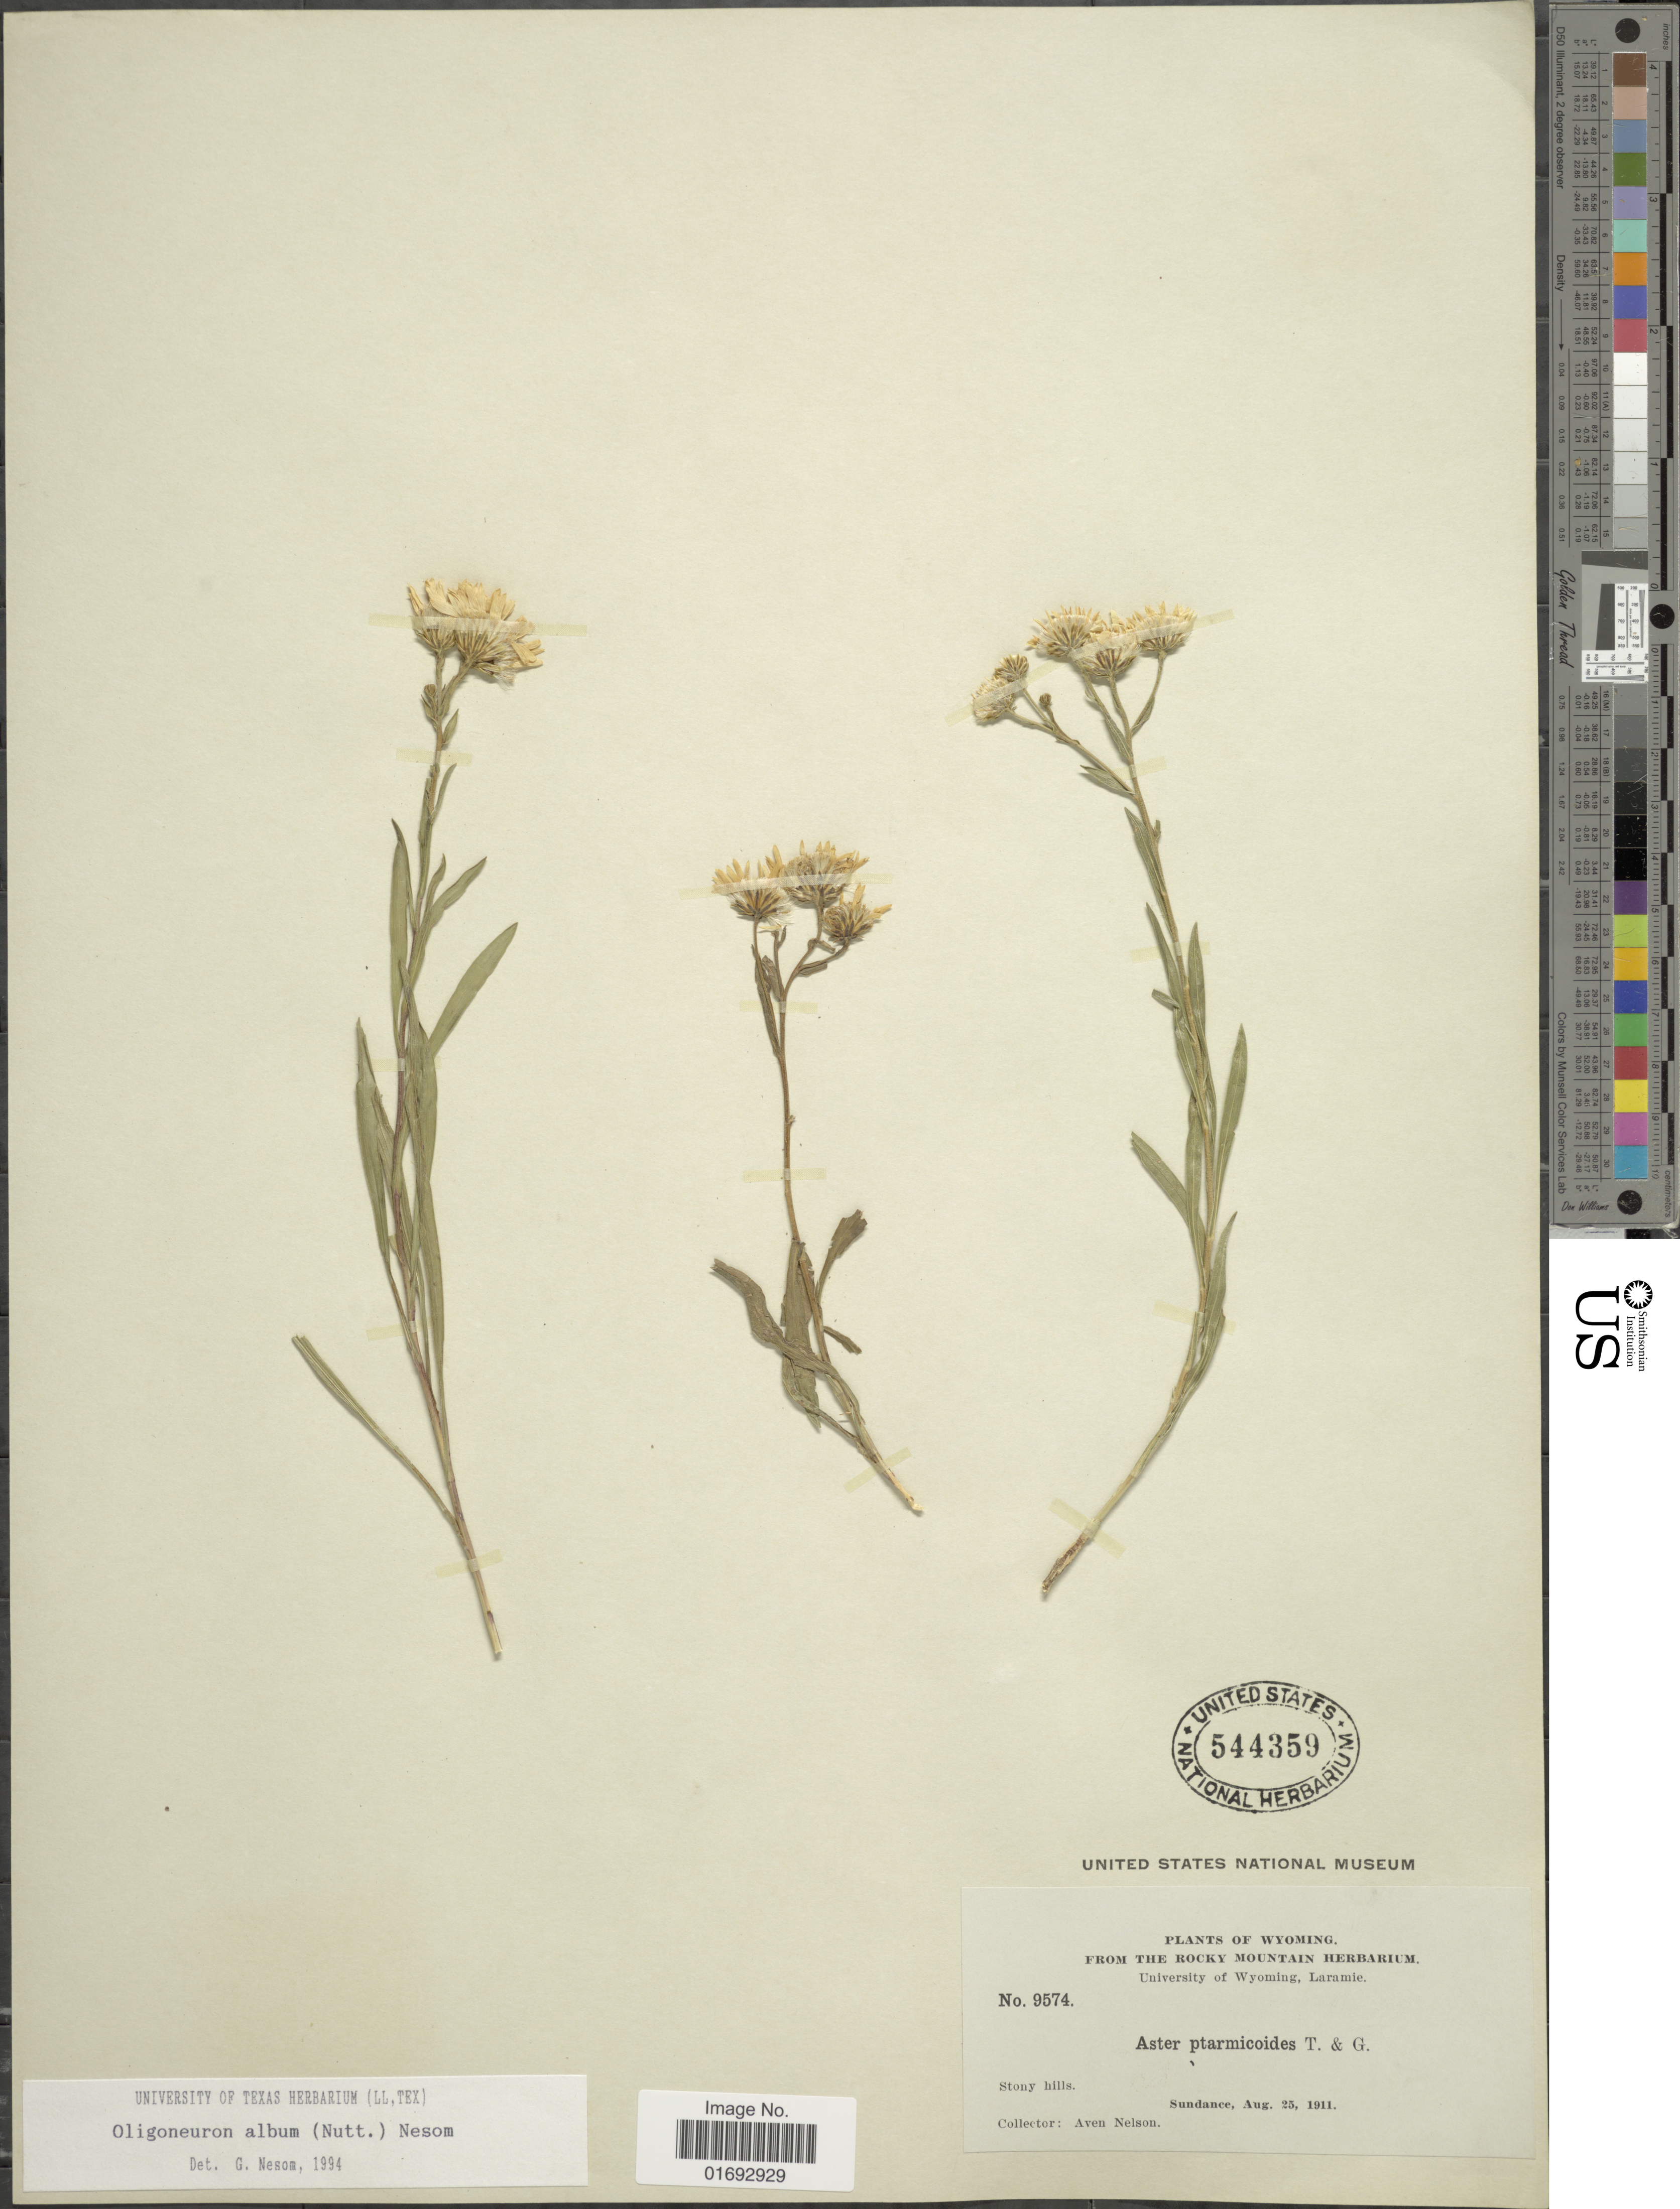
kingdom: Plantae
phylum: Tracheophyta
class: Magnoliopsida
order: Asterales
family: Asteraceae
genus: Oligoneuron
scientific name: Oligoneuron album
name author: (Nutt.) G.L. Nesom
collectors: A. Nelson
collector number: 9574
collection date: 1911-08-25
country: United States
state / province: Wyoming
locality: Stony hills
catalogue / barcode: US 544359